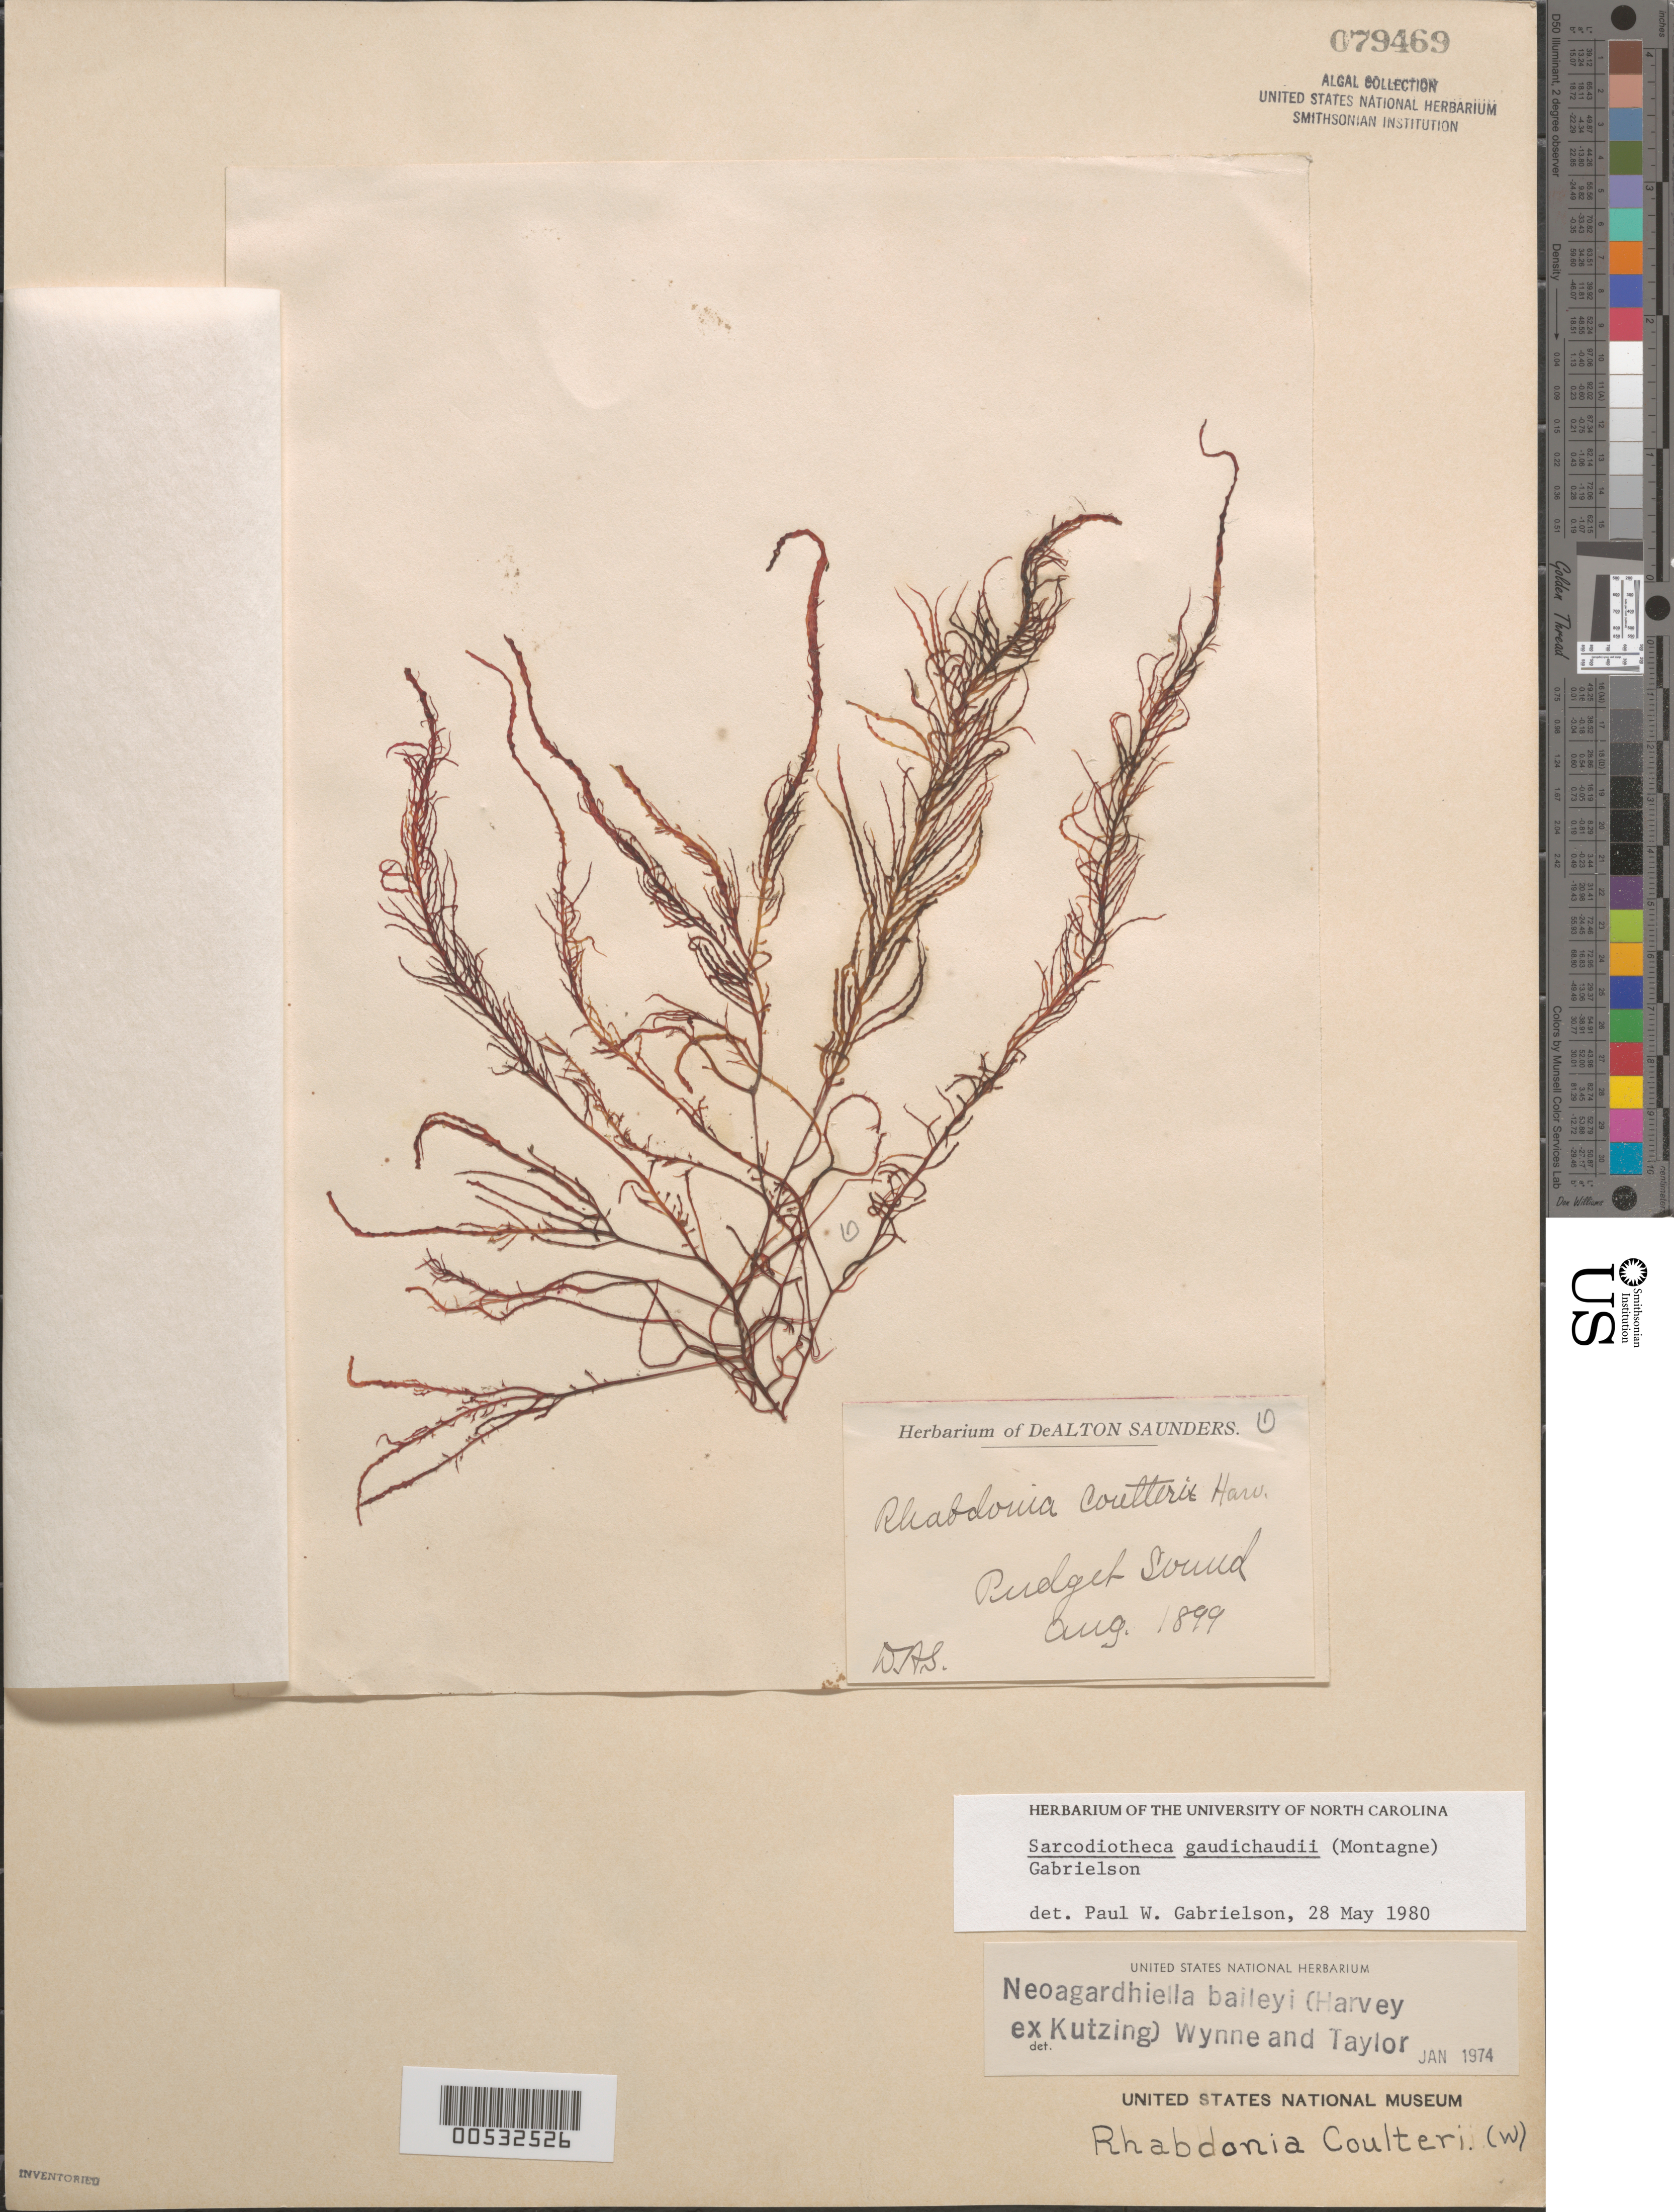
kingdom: Plantae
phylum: Rhodophyta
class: Florideophyceae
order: Gigartinales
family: Solieriaceae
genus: Sarcodiotheca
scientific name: Sarcodiotheca gaudichaudii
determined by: Gabrielson, P. W.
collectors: D. Saunders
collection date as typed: Aug 1899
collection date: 1899-08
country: United States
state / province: Washington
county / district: King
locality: Puget Sound (Pudget Sound)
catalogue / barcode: US 79469